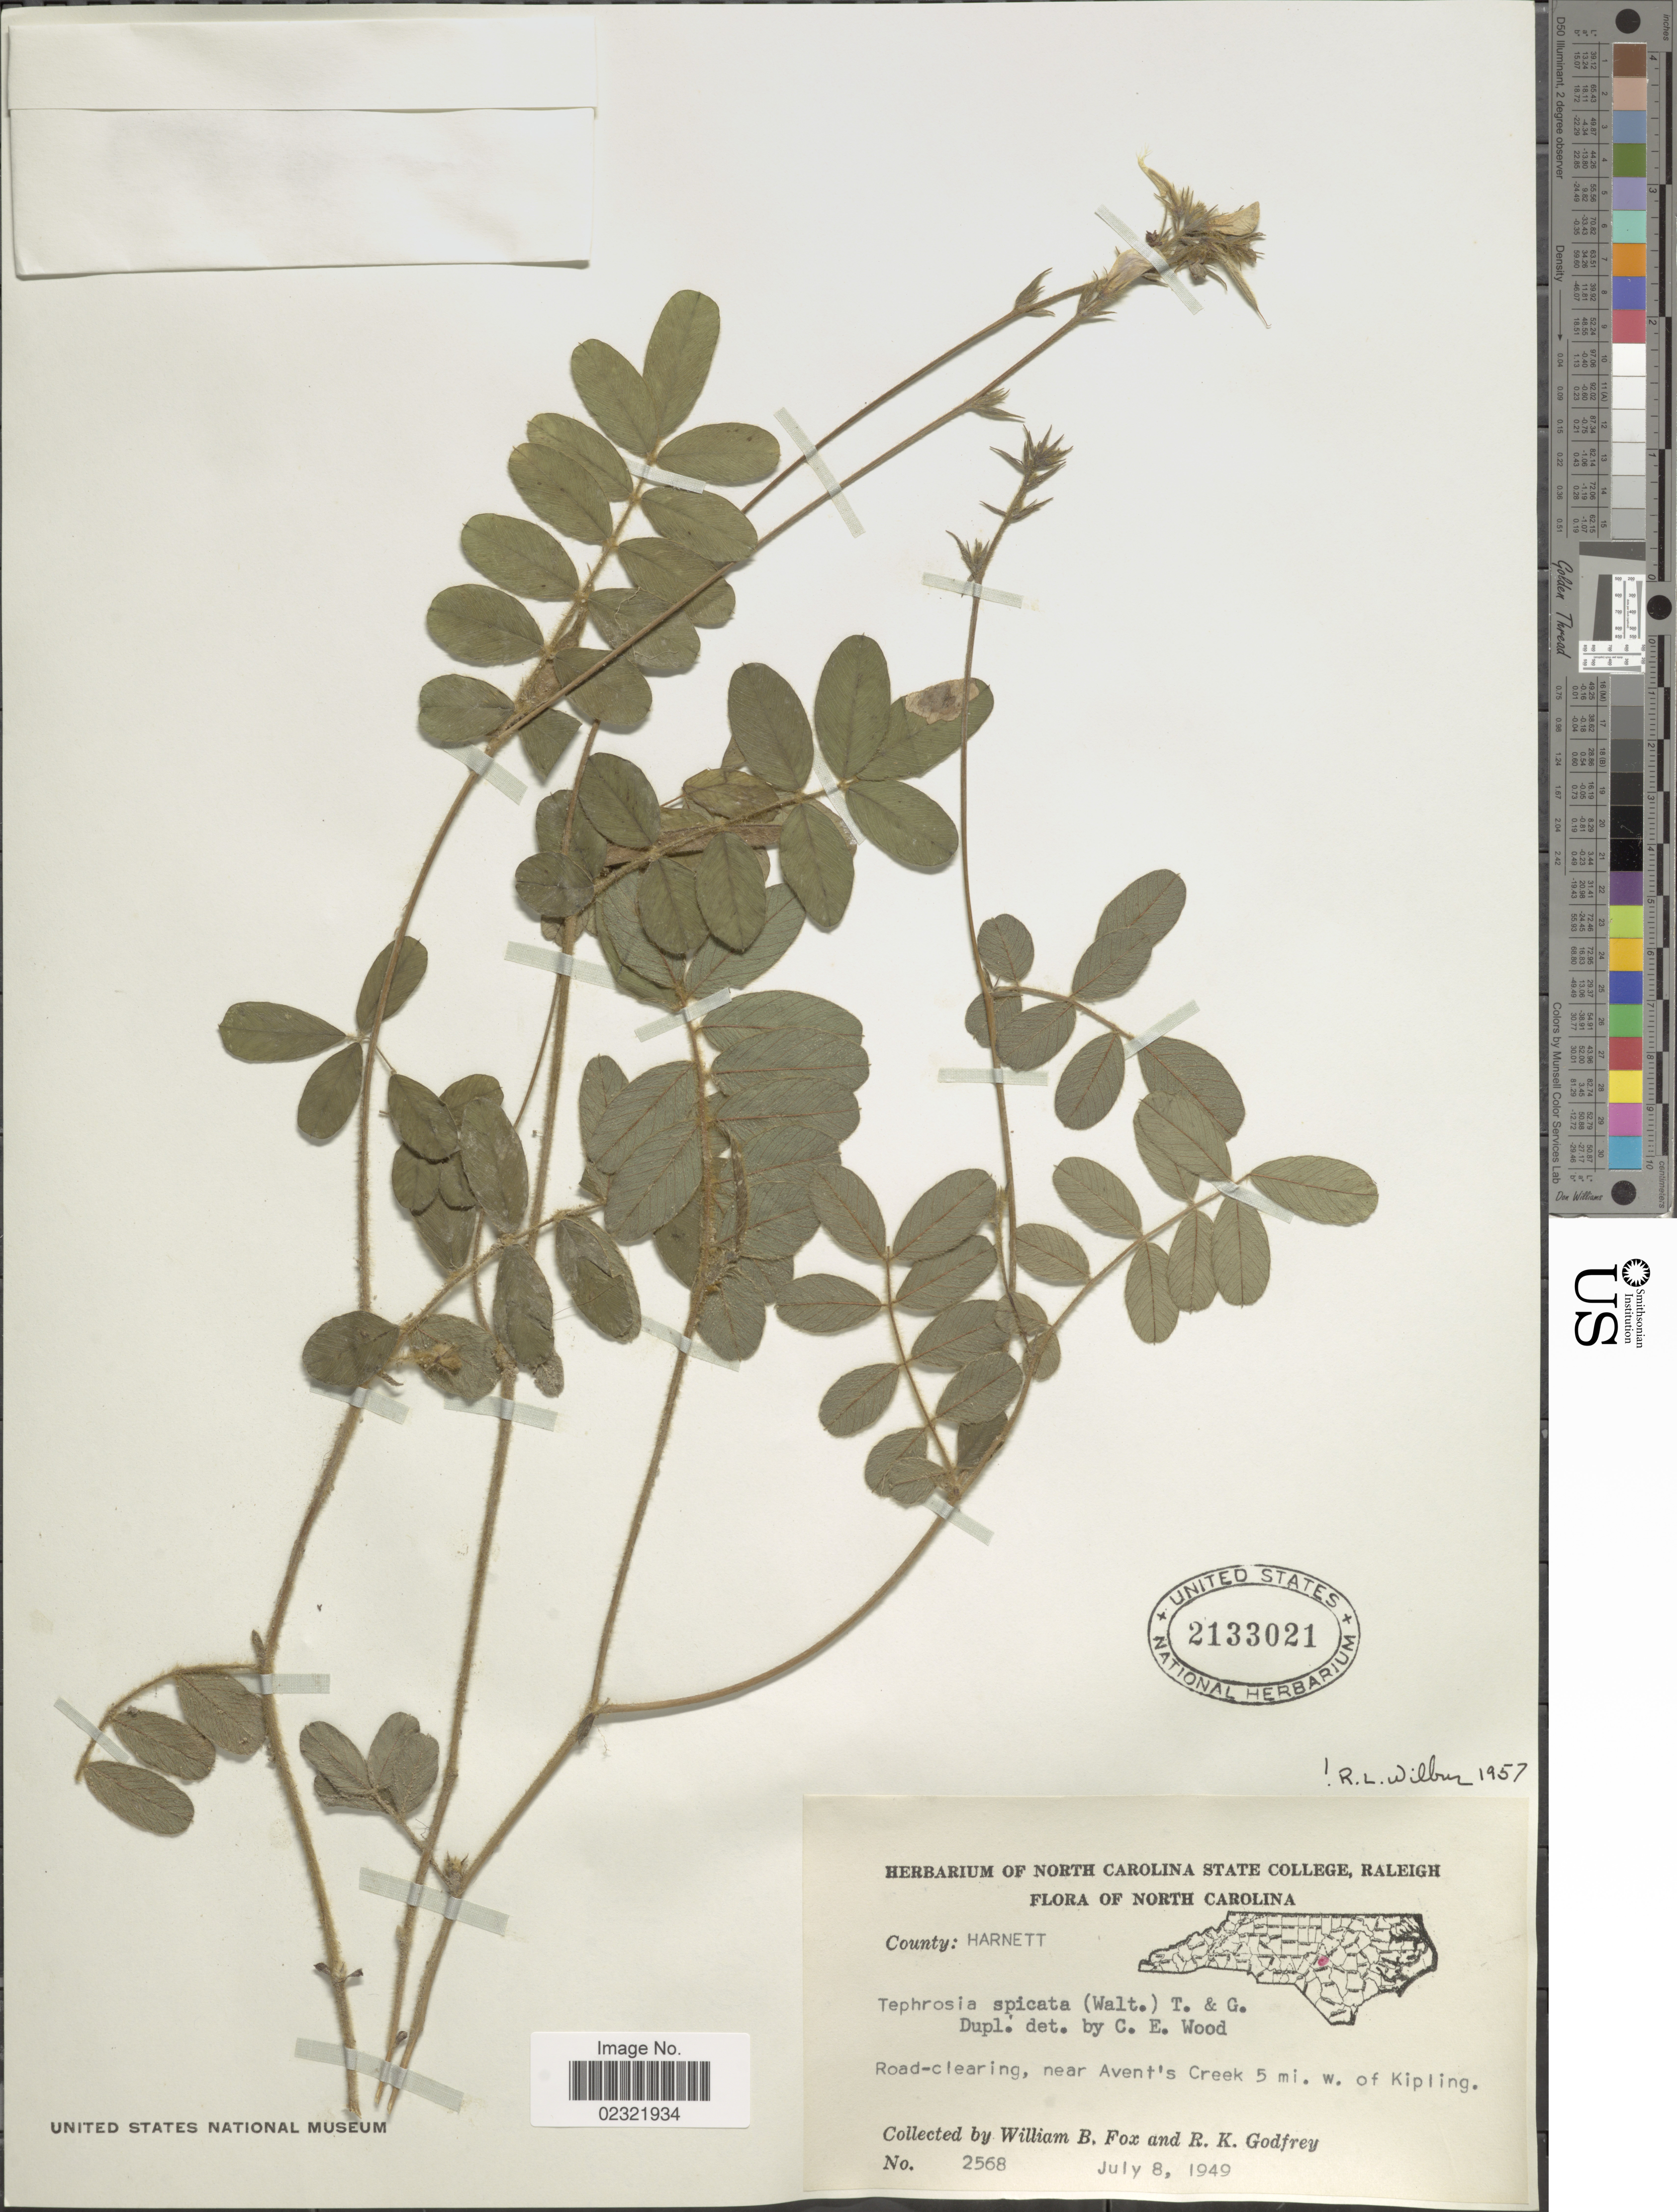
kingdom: Plantae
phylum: Tracheophyta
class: Magnoliopsida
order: Fabales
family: Fabaceae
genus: Tephrosia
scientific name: Tephrosia spicata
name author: (Walter) Torr. & A. Gray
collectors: W. B. Fox & R. K. Godfrey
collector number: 2568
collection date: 1949-07-08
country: United States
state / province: North Carolina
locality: Harnettm Road-clearing, near Avent's Creek 5 mi. w. of Kipling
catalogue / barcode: US 2133021